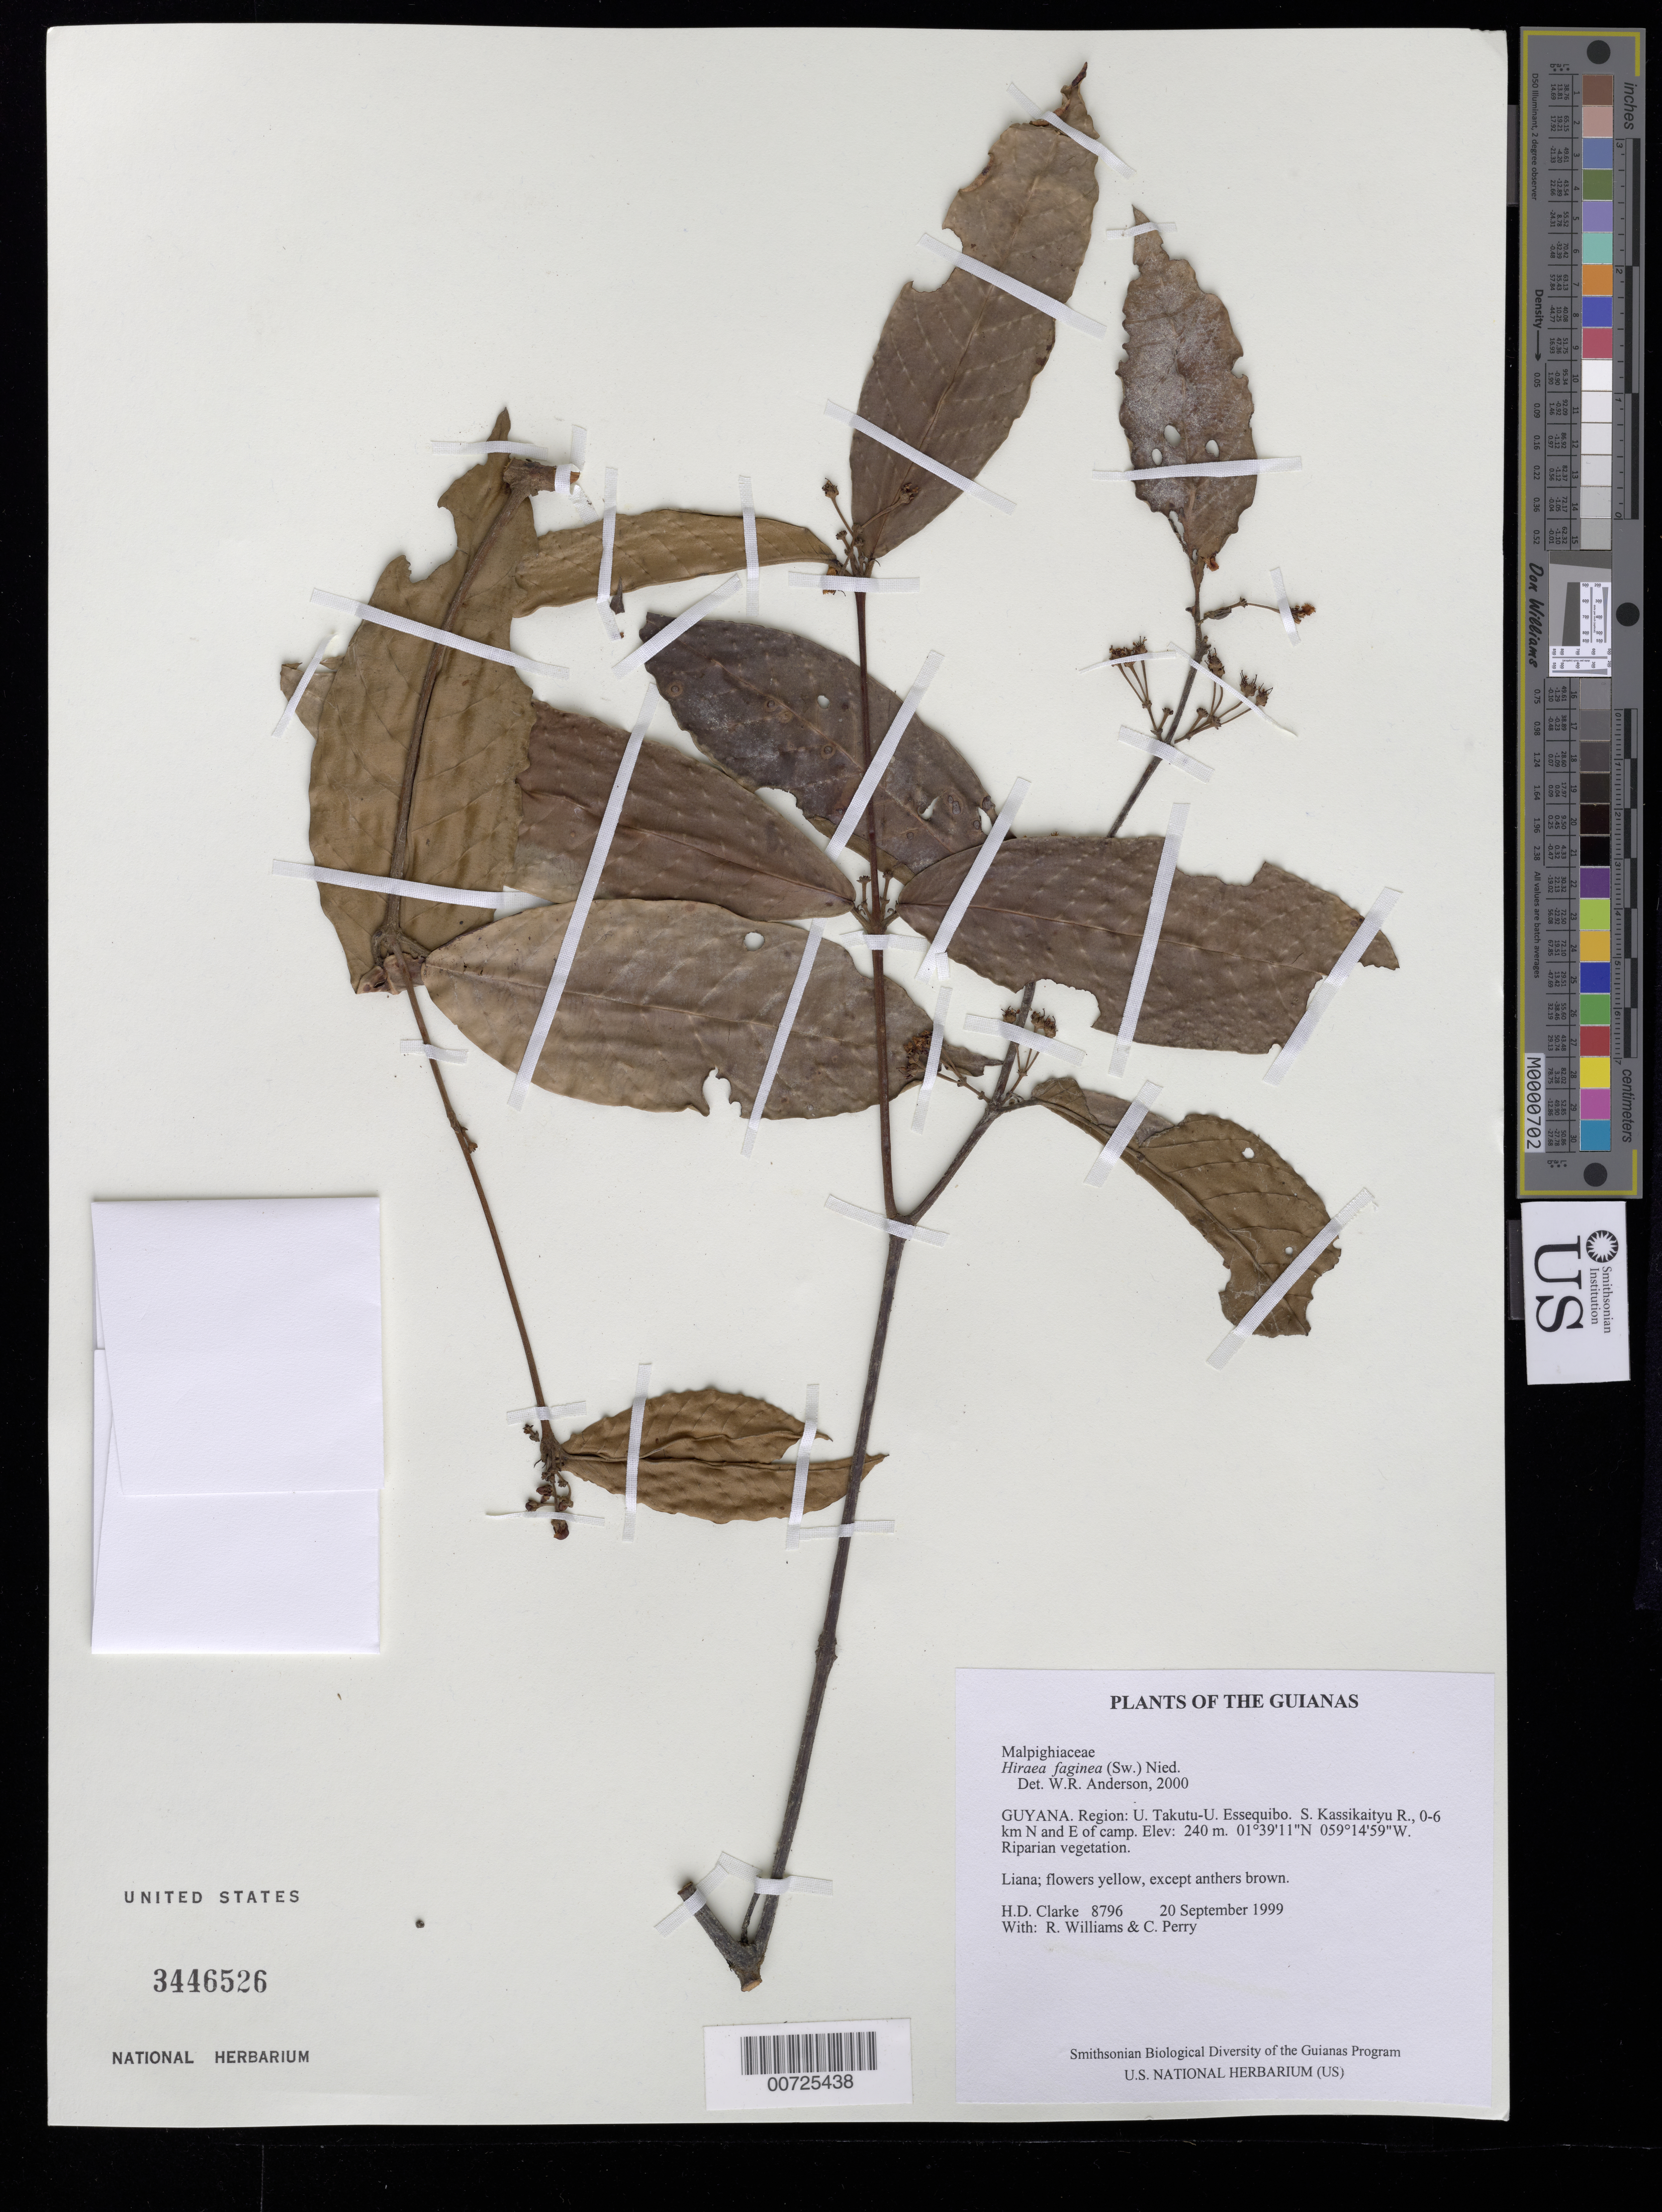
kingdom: Plantae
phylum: Tracheophyta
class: Magnoliopsida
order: Malpighiales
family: Malpighiaceae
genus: Hiraea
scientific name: Hiraea faginea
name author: (Sw.) Nied.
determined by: Anderson, W. R., (MICH), University of Michigan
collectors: H. D. Clarke, R. Williams & C. Perry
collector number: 8796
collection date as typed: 20 September 1999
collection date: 1999-09-20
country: Guyana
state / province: U. Takutu-U. Essequibo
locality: S. Kassikaityu R., 0-6 km N and E of camp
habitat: Riparian vegetation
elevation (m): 240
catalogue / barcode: US 3446526